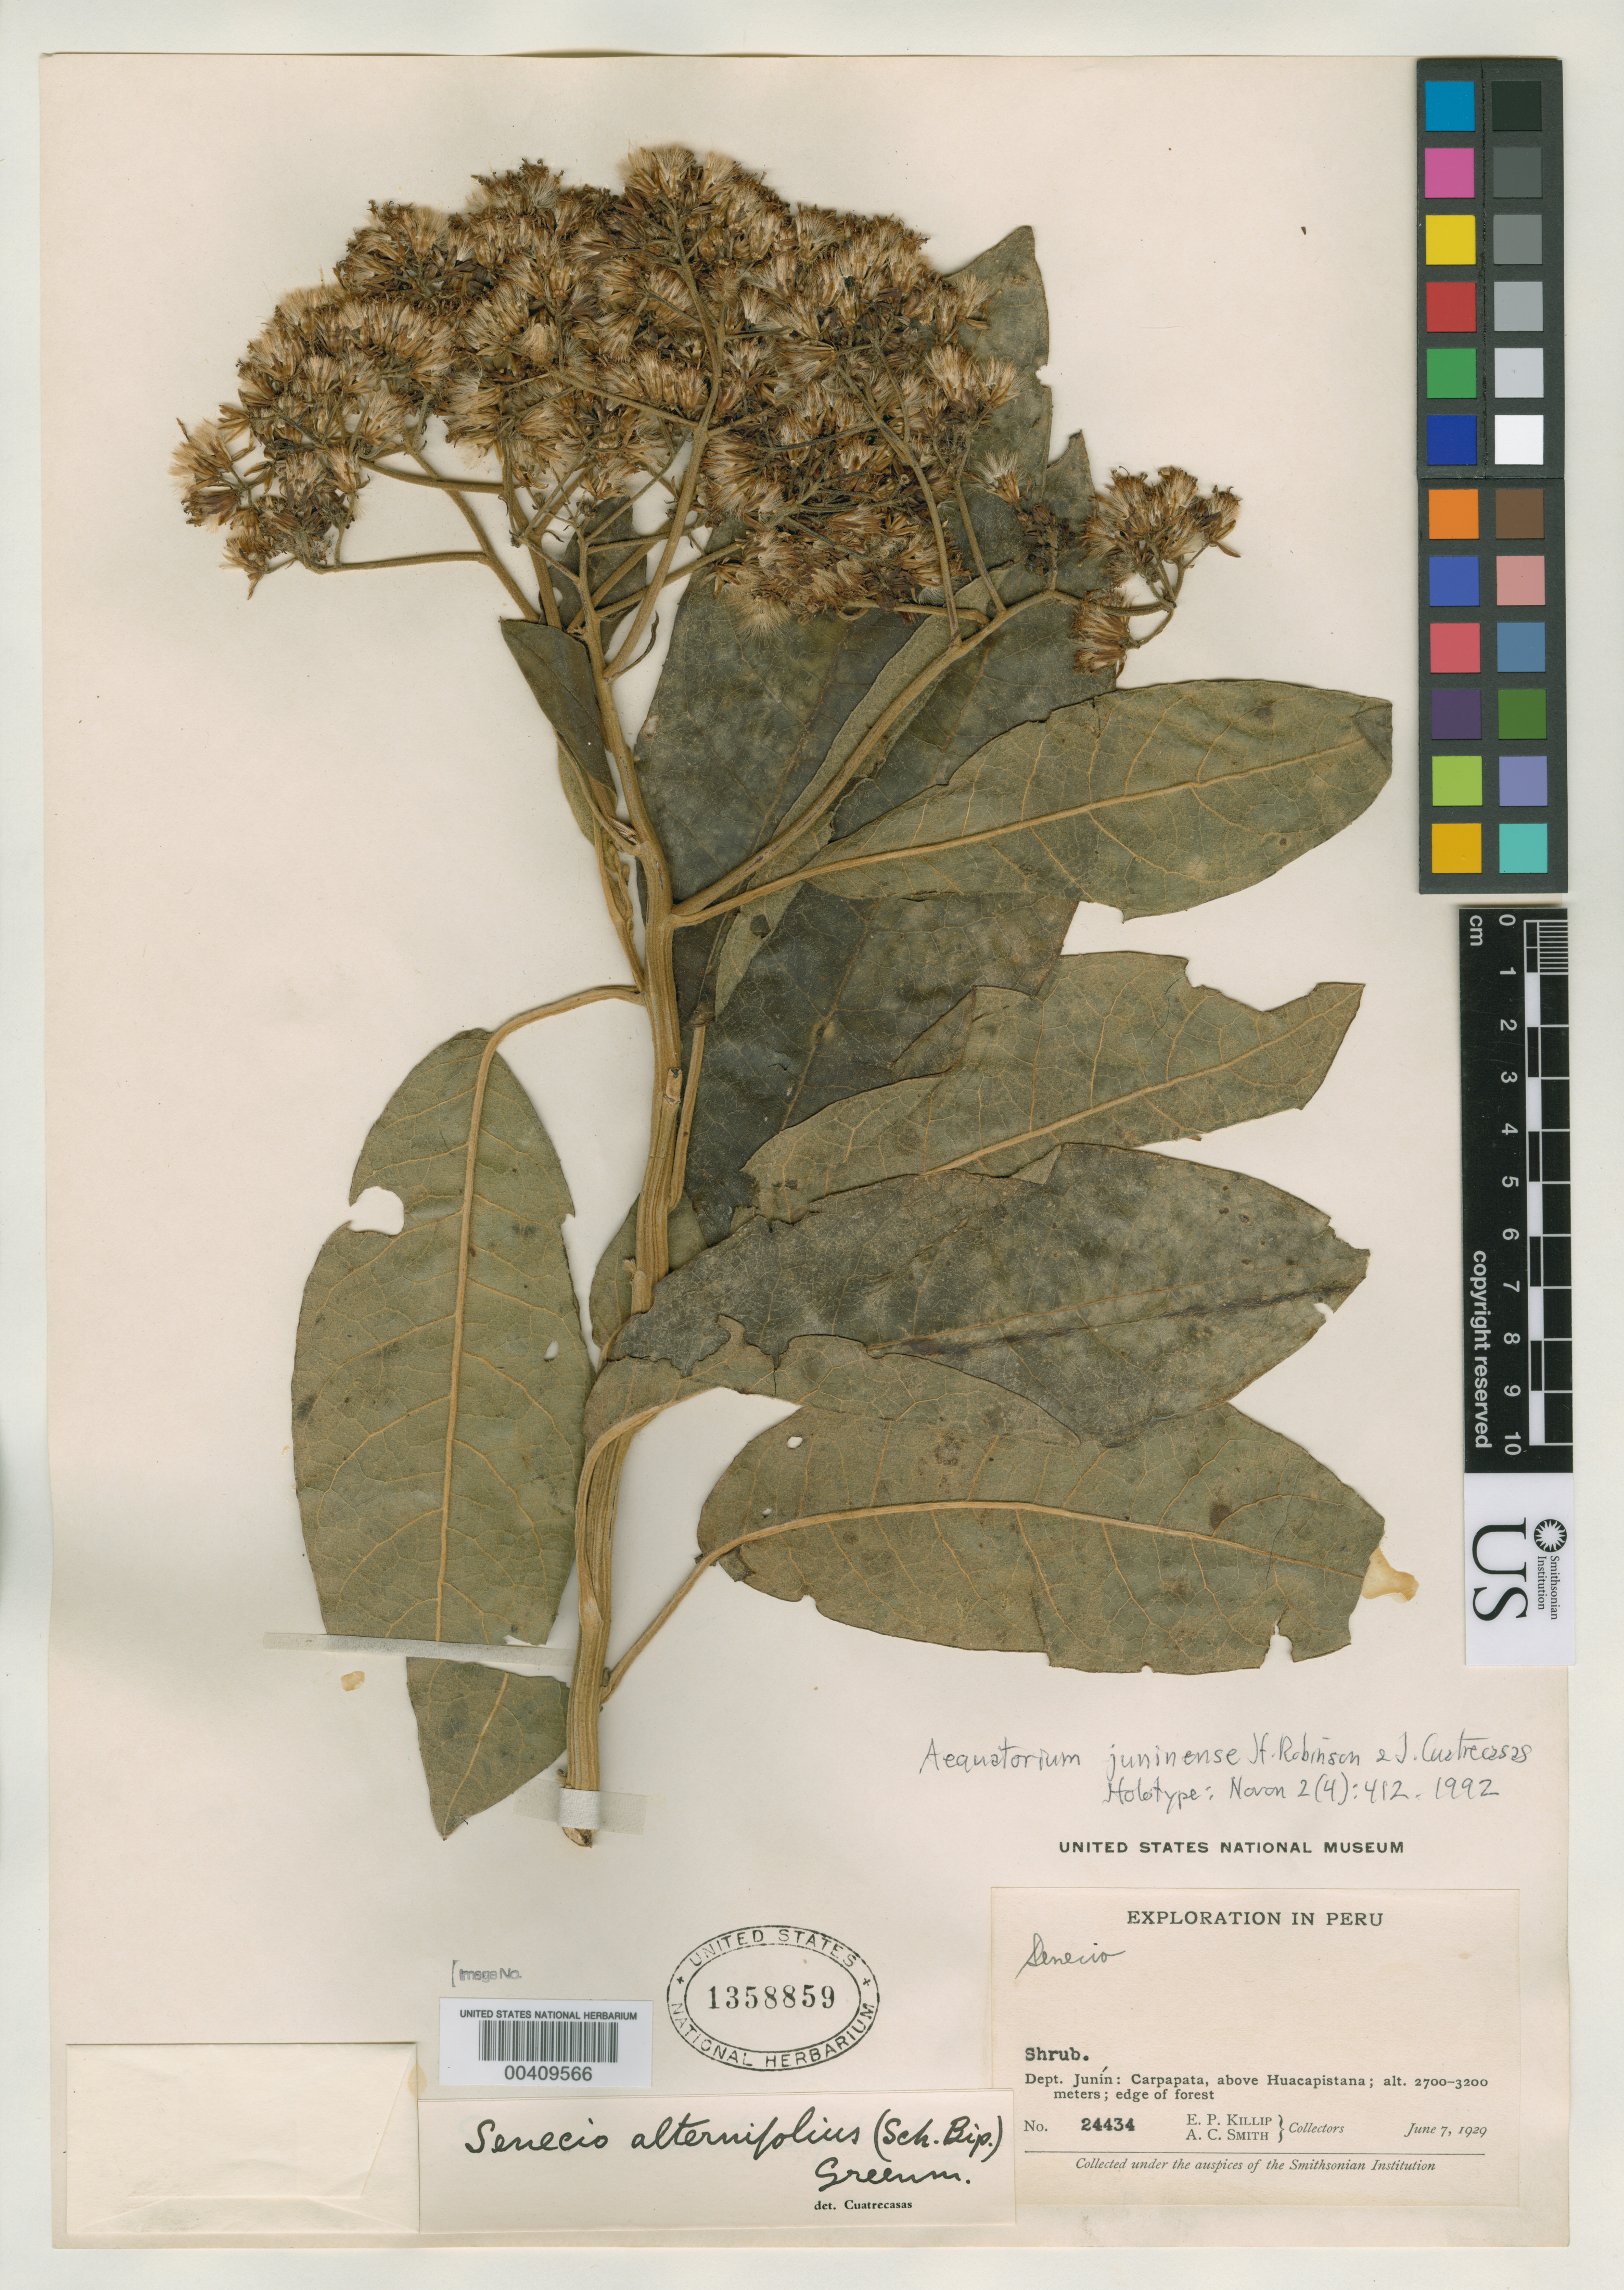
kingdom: Plantae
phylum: Tracheophyta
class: Magnoliopsida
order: Asterales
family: Asteraceae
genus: Aequatorium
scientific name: Aequatorium juninense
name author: H. Rob. & Cuatrec.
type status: Holotype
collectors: E. P. Killip & A. C. Smith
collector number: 24434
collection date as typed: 07 Jun 1929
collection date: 1929-06-07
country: Peru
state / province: Junín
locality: Carpapata, above Huacapistana.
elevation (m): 2700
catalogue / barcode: US 1358859